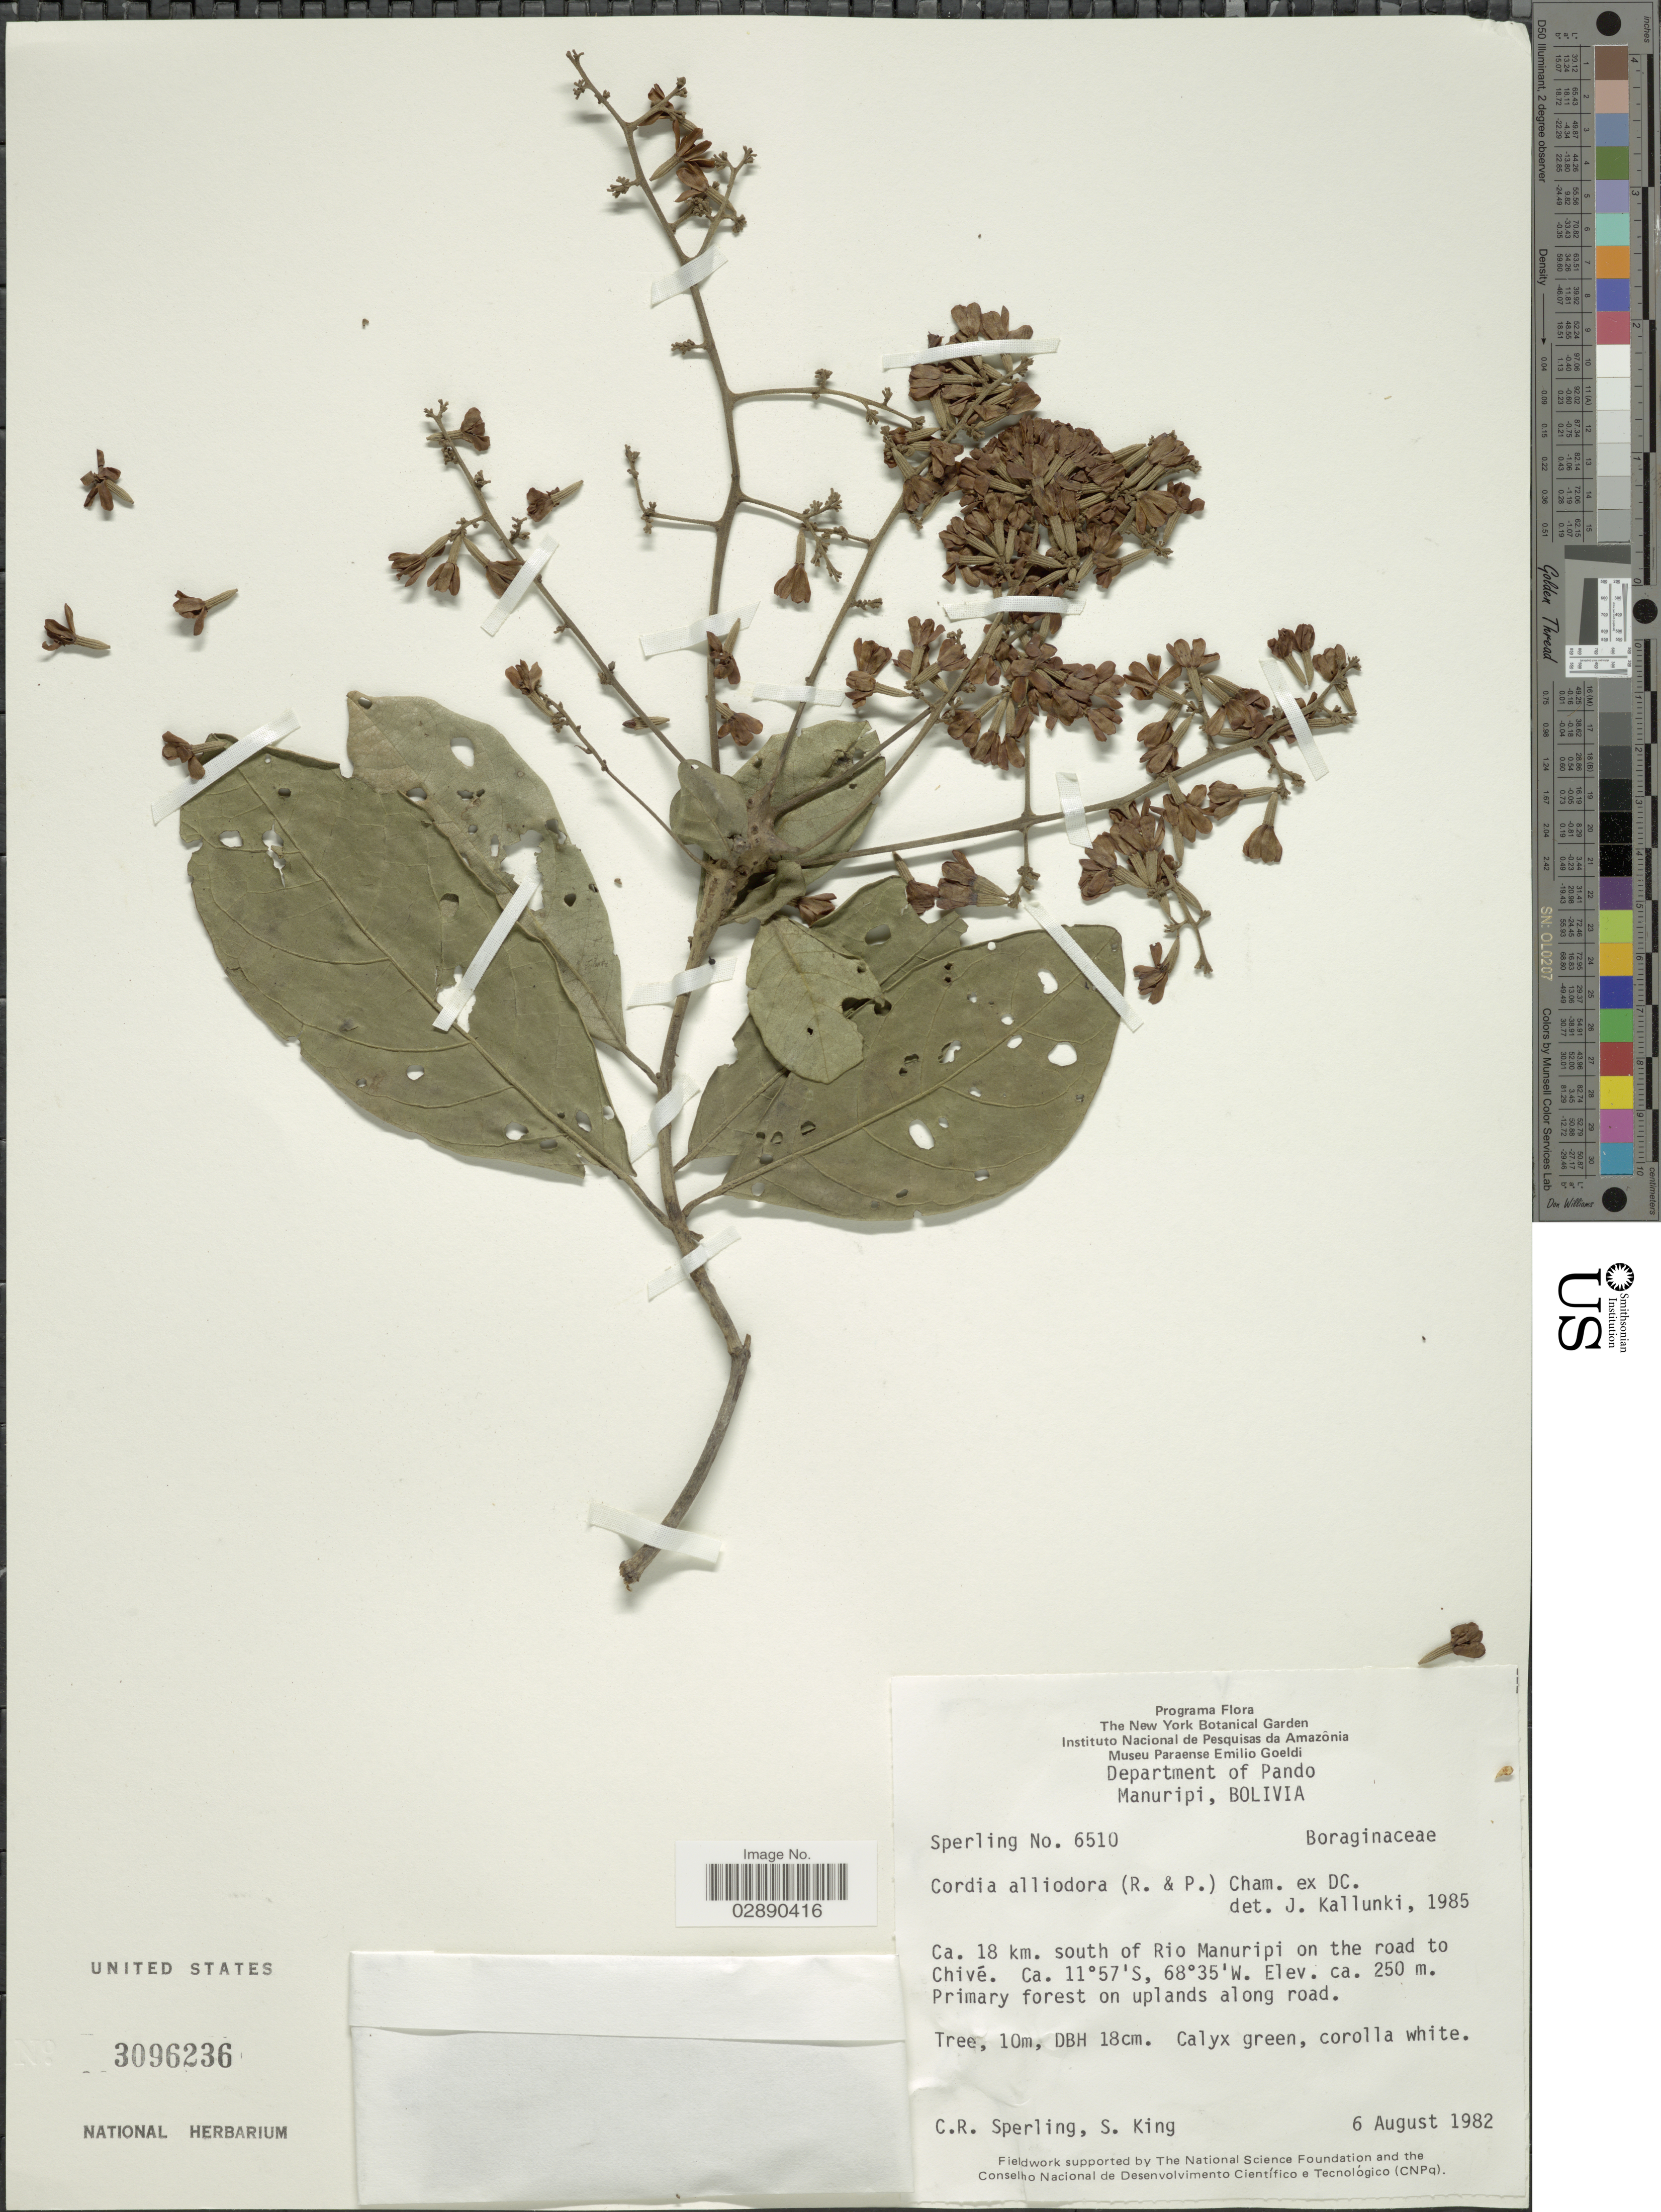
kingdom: Plantae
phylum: Tracheophyta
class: Magnoliopsida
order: Boraginales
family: Cordiaceae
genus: Cordia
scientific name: Cordia alliodora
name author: (Ruiz & Pav.) Oken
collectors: C. R. Sperling & S. King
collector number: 6510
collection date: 1982-08-06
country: Bolivia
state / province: Pando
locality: Department of Pando. Manuripi. Ca. 18 km. south of Rio Manupiri on the road to Chivé.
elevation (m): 250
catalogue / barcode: US 3096236